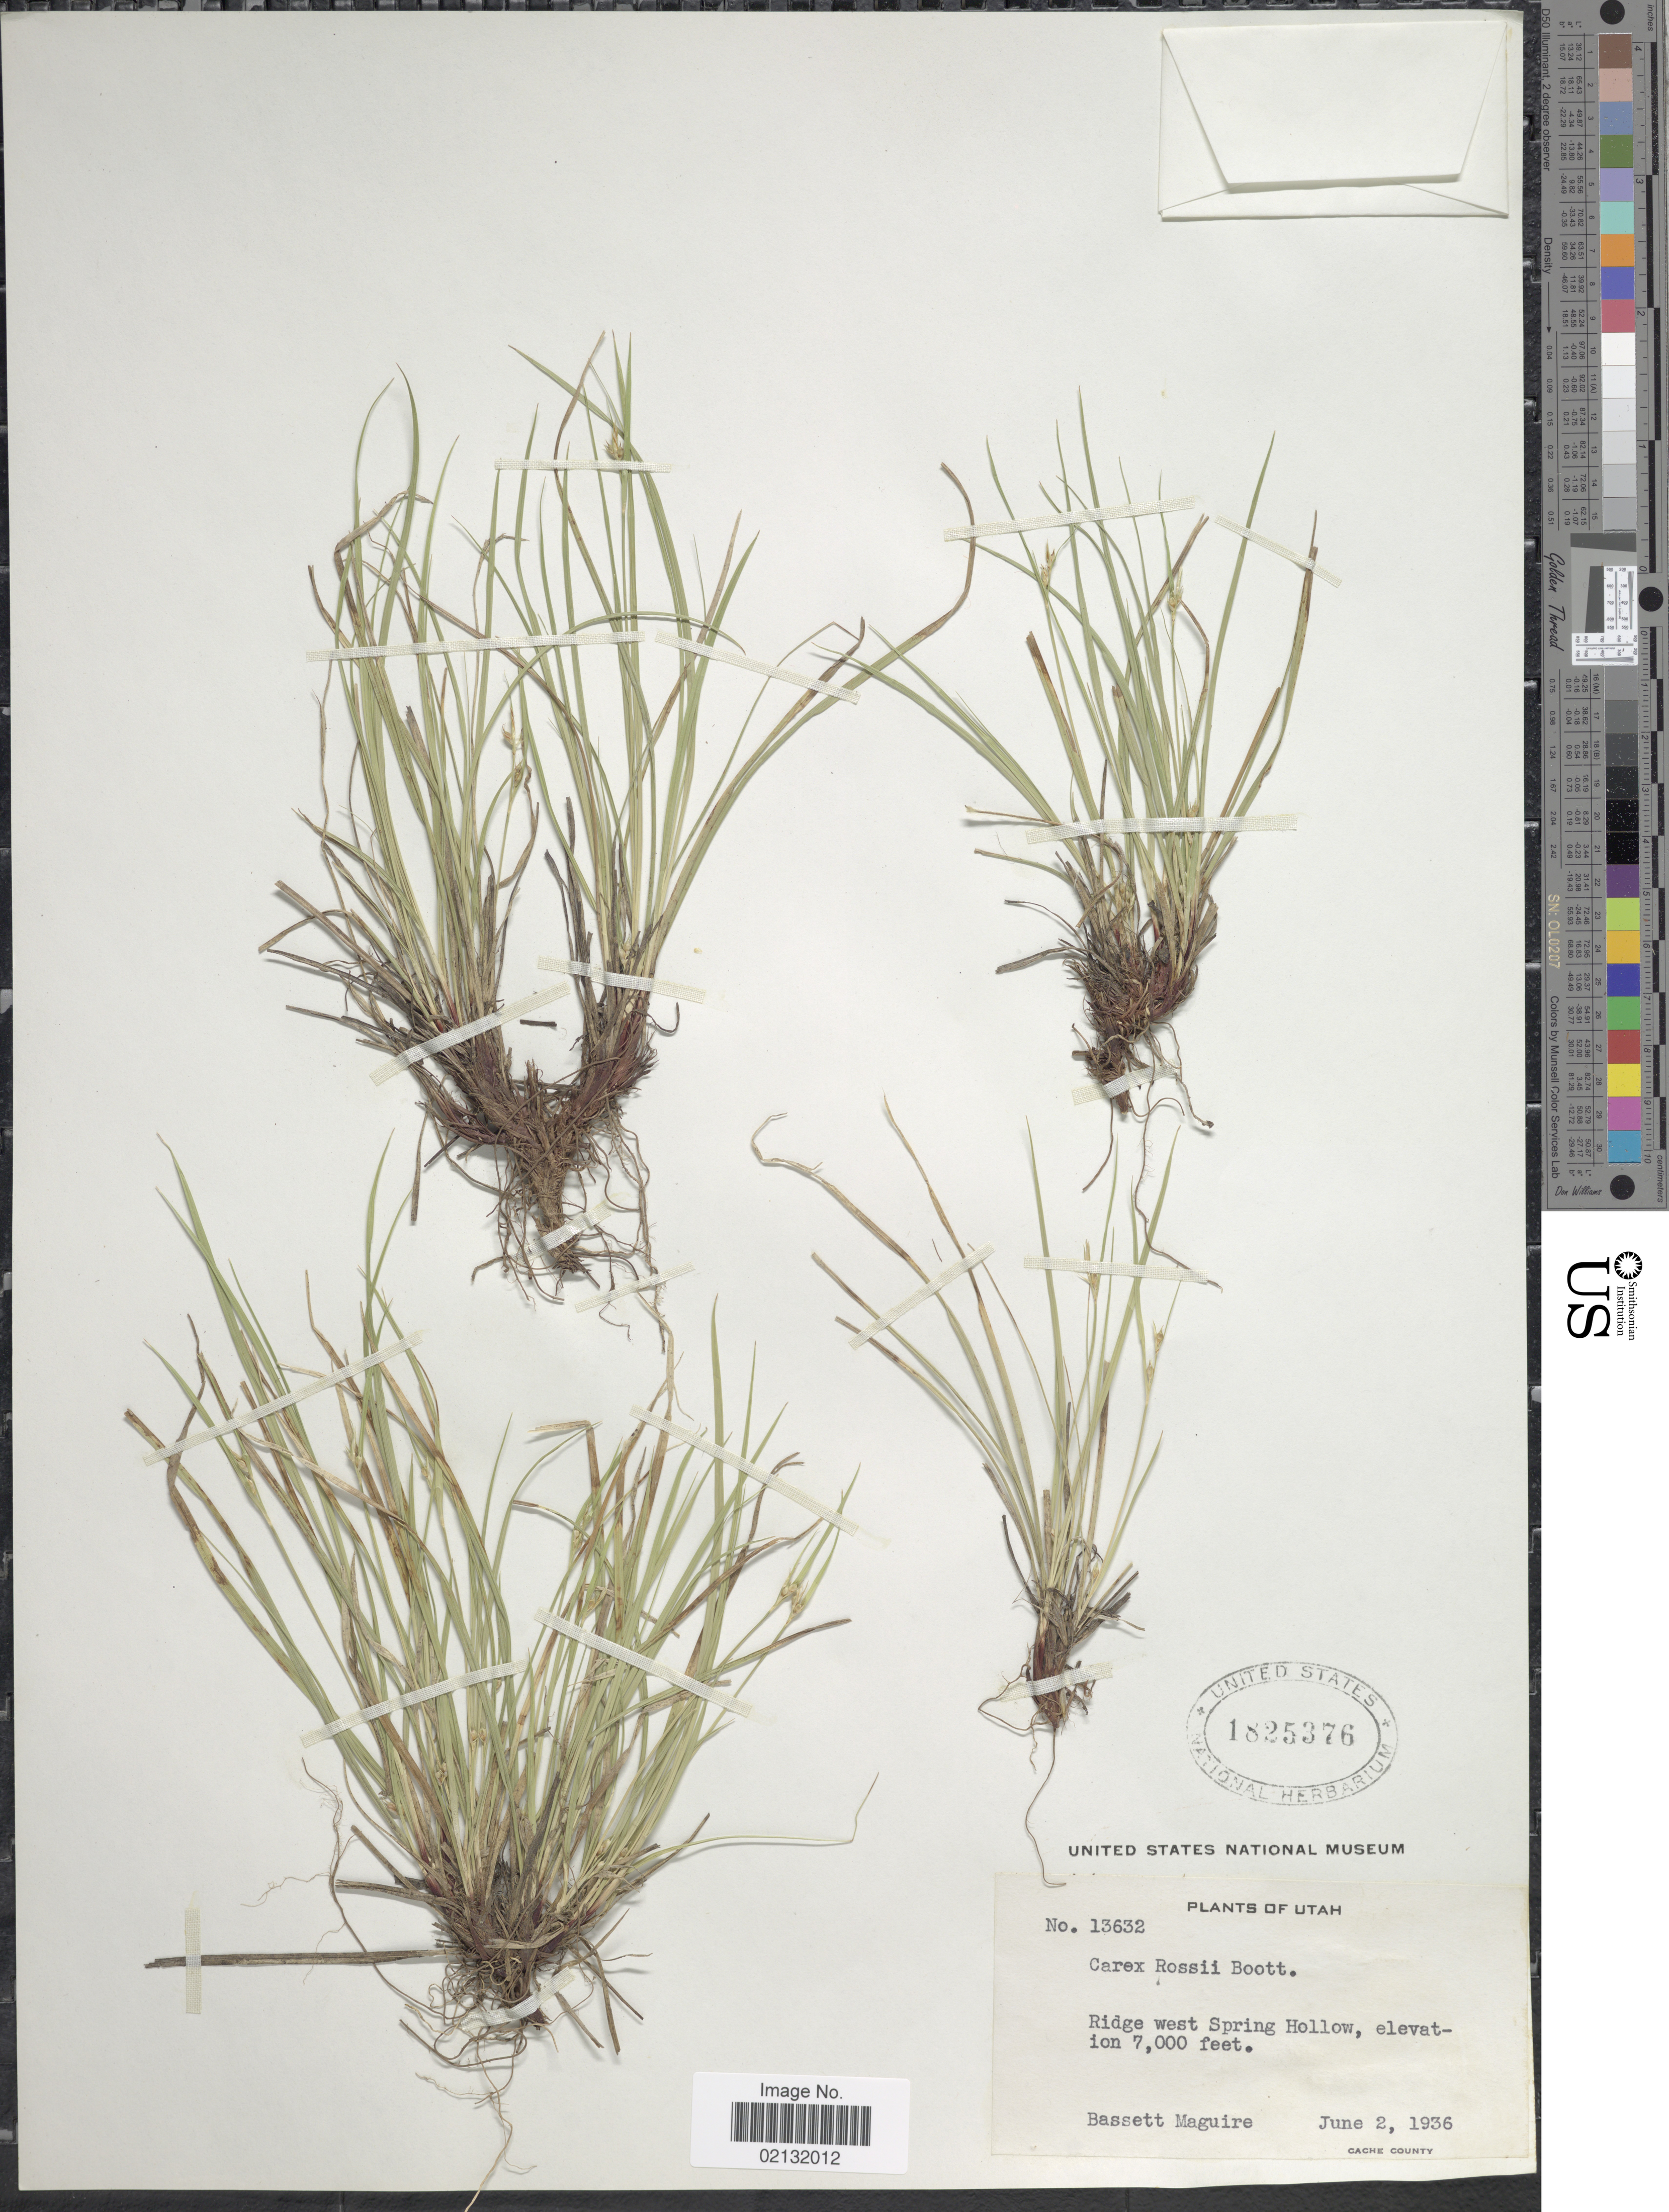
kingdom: Plantae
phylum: Tracheophyta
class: Liliopsida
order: Poales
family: Cyperaceae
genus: Carex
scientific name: Carex rossii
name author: Boott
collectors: B. Maguire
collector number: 13632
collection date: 1936-06-02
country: United States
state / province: Utah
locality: Ridge west Spring Hollow. Cache County.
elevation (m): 2134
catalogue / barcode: US 1825376